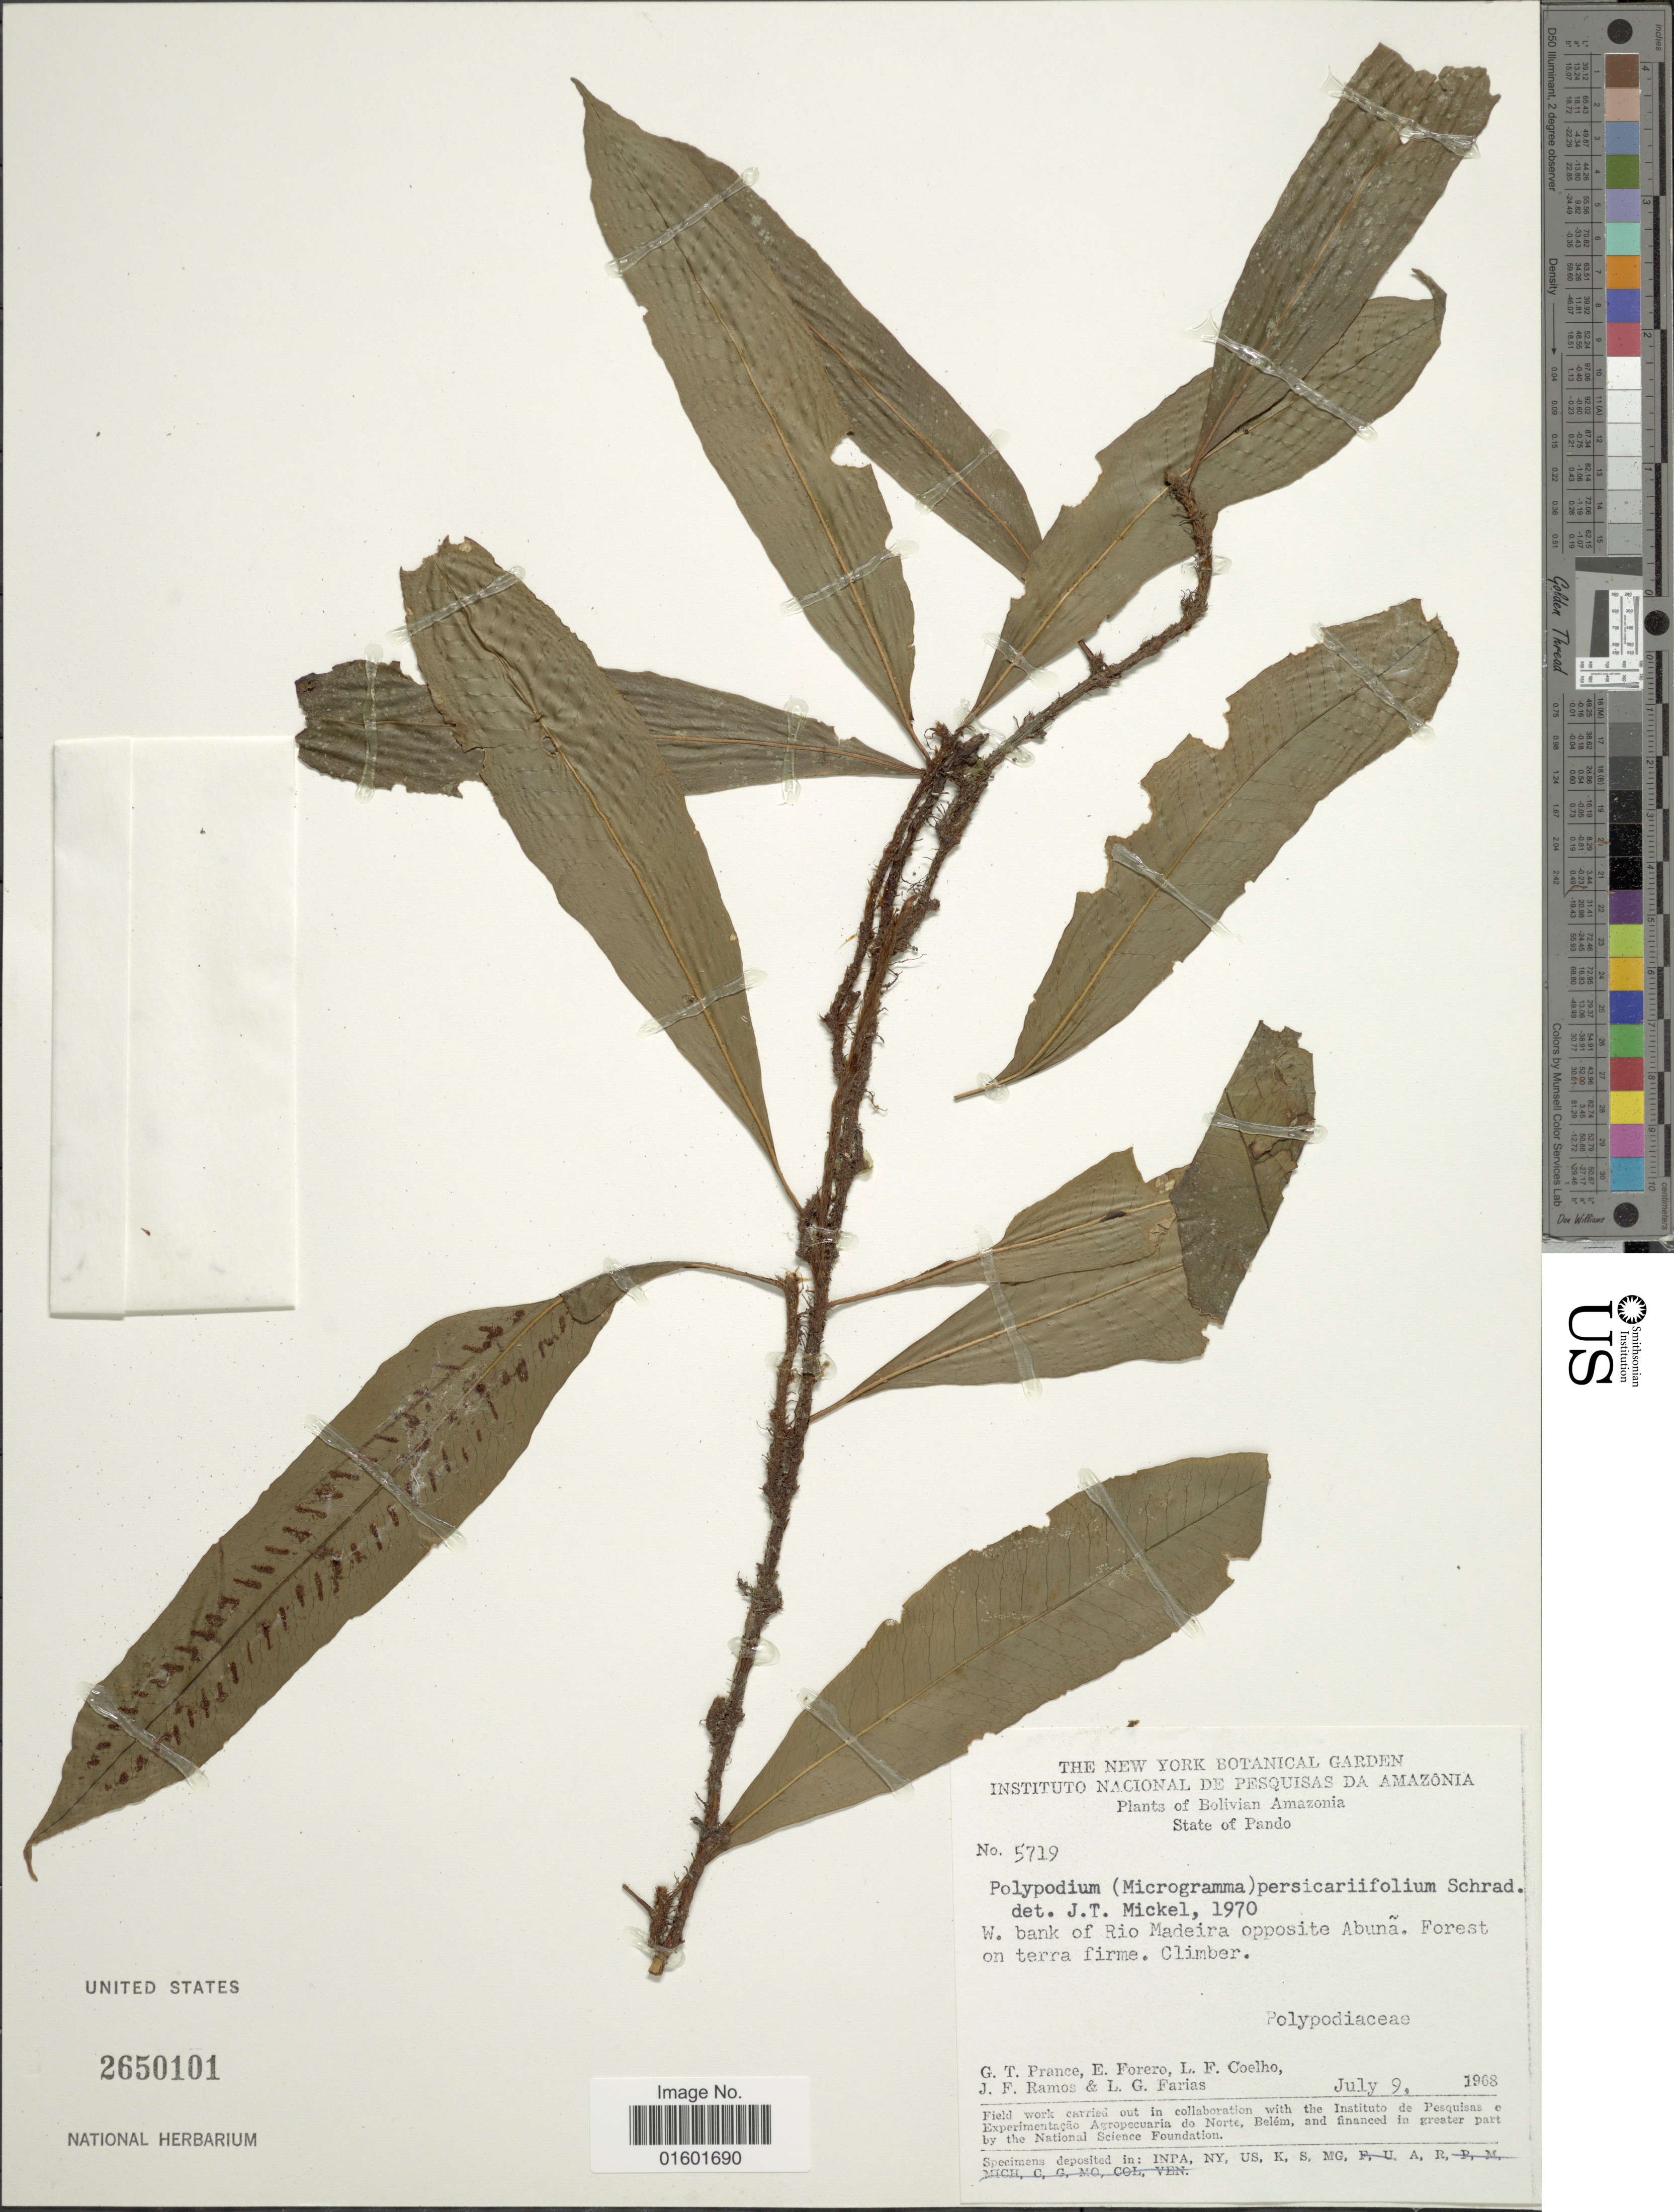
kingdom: Plantae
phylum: Tracheophyta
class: Polypodiopsida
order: Polypodiales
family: Polypodiaceae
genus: Microgramma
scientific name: Microgramma persicariifolia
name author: (Schrad.) C. Presl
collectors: G. T. Prance, E. Forero, L. F. Coelho, J. F. Ramos & L. G. Farias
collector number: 5719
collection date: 1968-07-09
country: Bolivia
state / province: Pando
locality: W. bank of Rio Madeira opposite Abuna. Forest on terra firme. Bolivian Amazonia.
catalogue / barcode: US 2650101